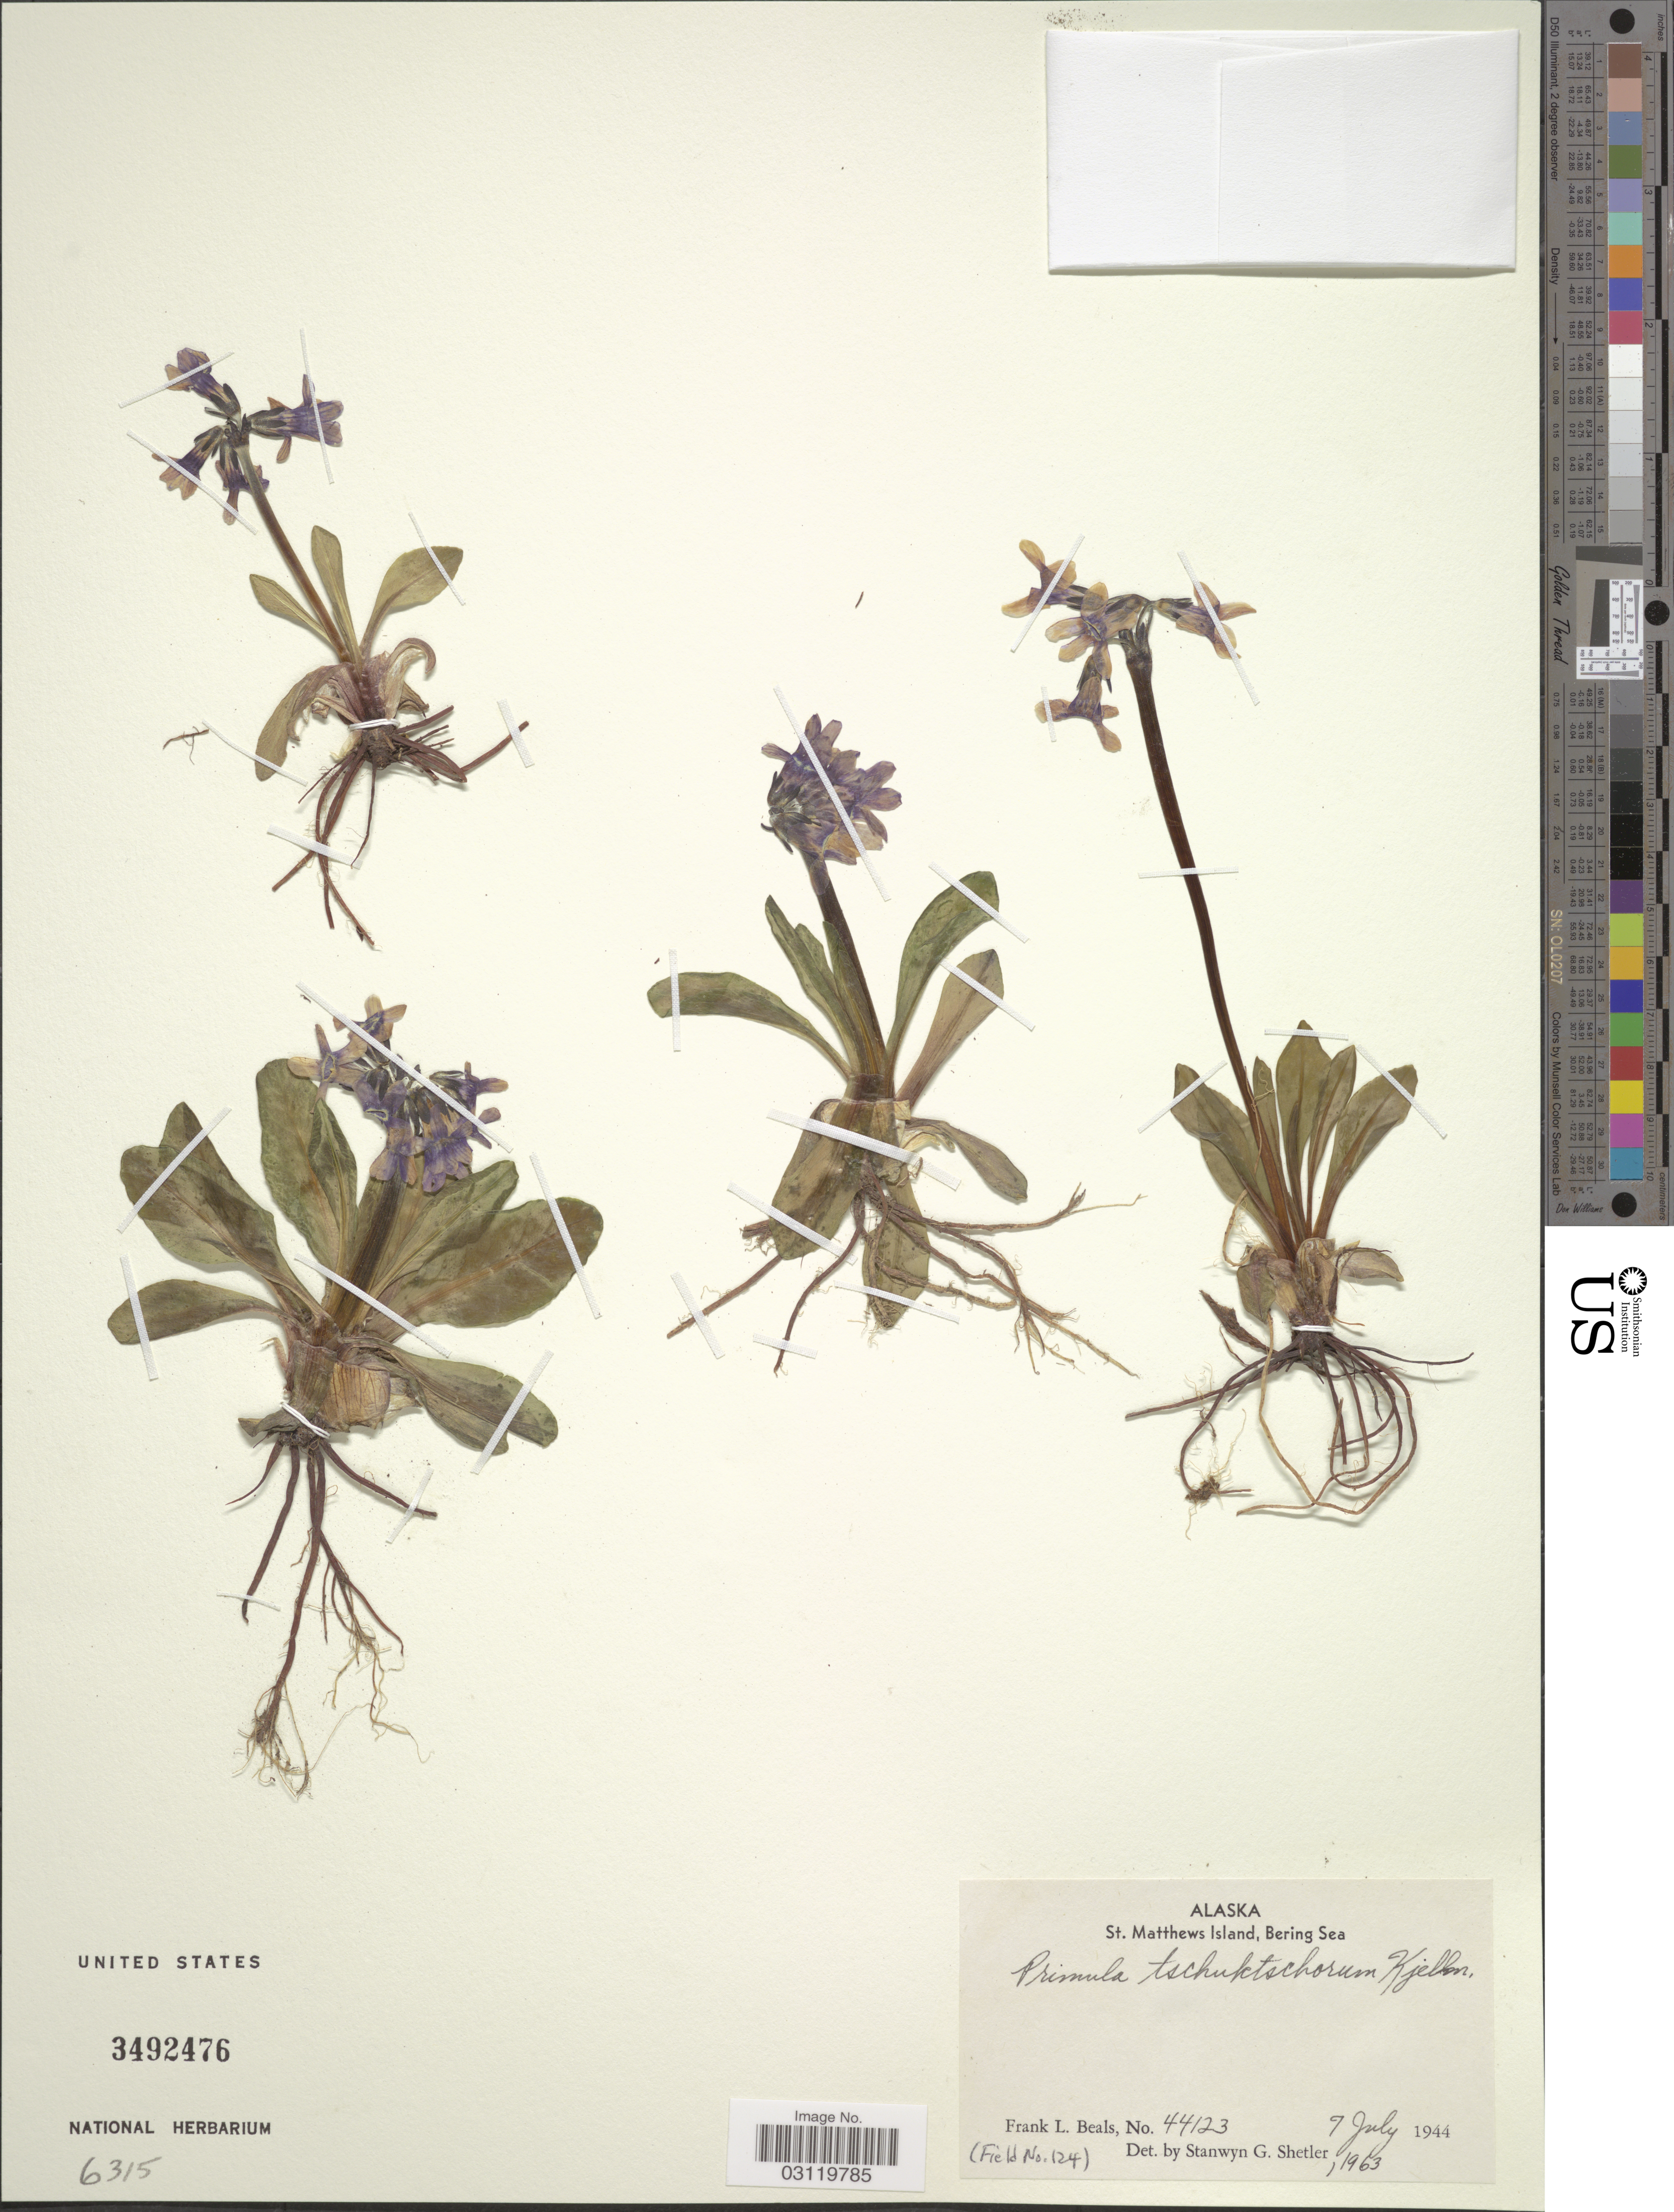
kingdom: Plantae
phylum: Tracheophyta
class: Magnoliopsida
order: Ericales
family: Primulaceae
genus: Primula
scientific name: Primula tschuktschorum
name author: Kjellm.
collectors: F. Beals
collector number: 44123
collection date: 1944-07-07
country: United States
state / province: Alaska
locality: St. Matthews Island, Bering Sea.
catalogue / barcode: US 3492476